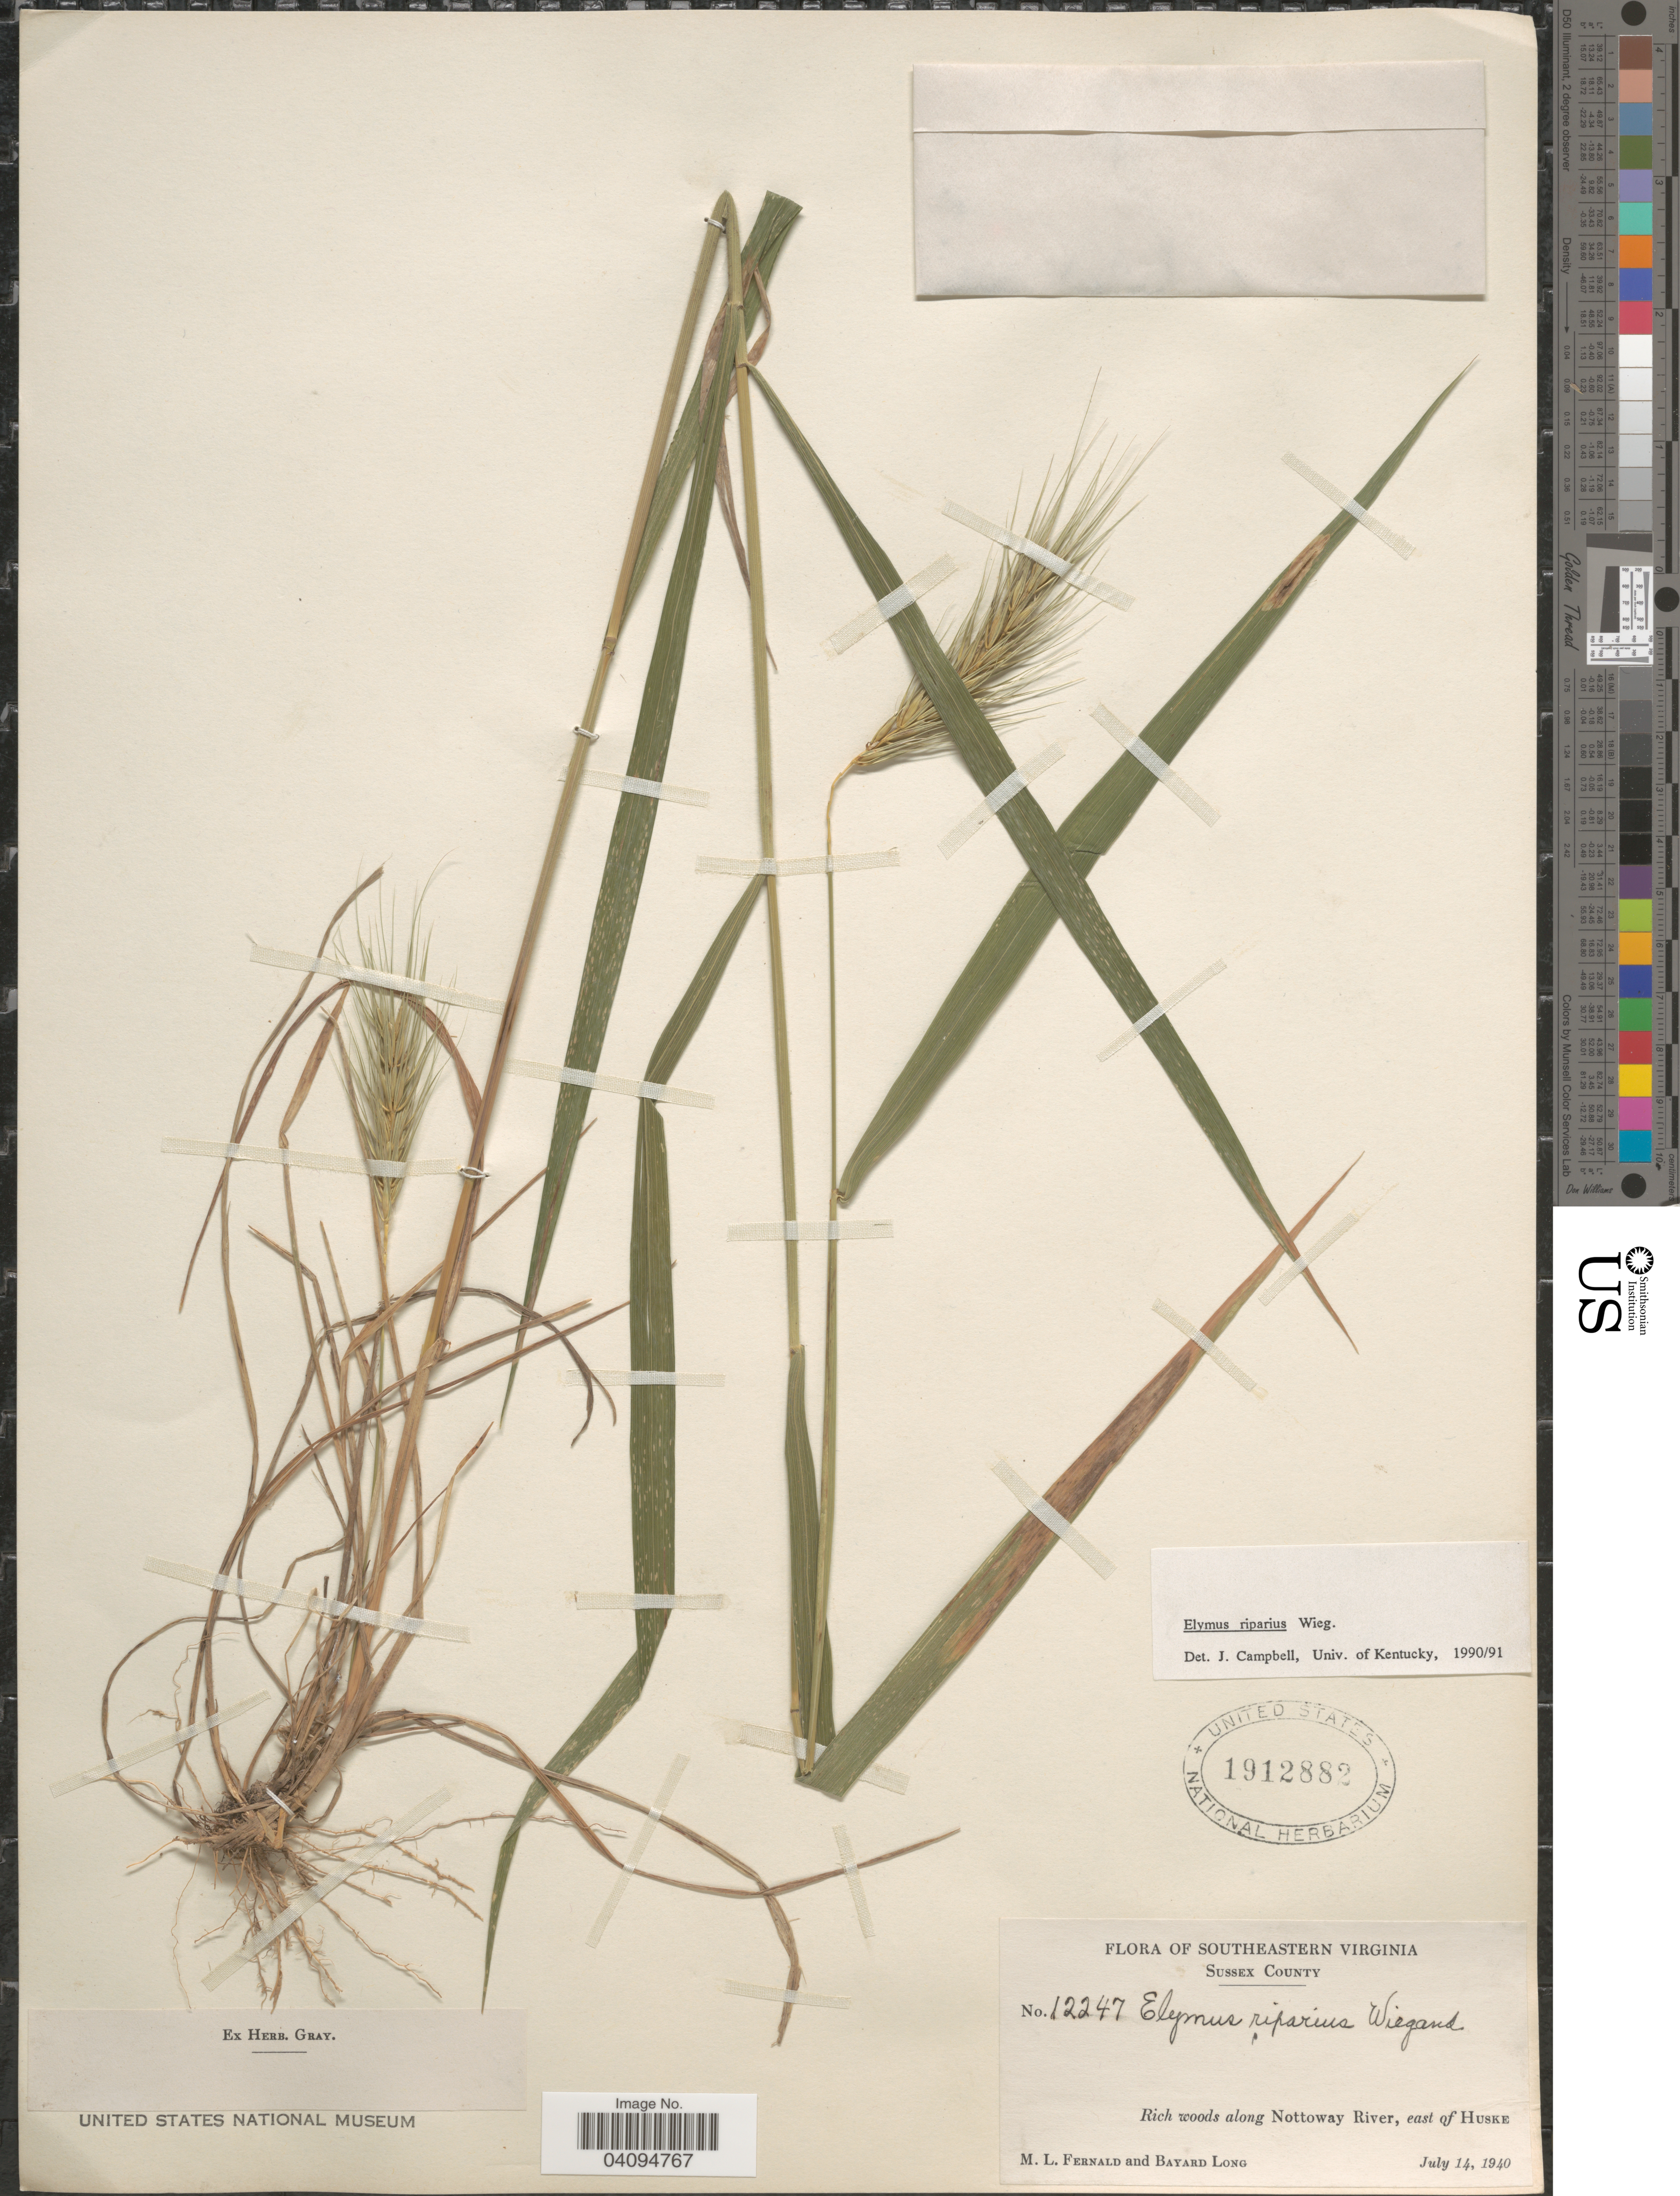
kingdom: Plantae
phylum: Tracheophyta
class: Liliopsida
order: Poales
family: Poaceae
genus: Elymus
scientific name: Elymus riparius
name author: Wiegand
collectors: M. L. Fernald & B. Long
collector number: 12247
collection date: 1940-07-14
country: United States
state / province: Virginia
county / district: Sussex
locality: Southeastern Virginia. Sussex County. Rich woods along Nottoway River, east of Huske.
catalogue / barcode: US 1912882